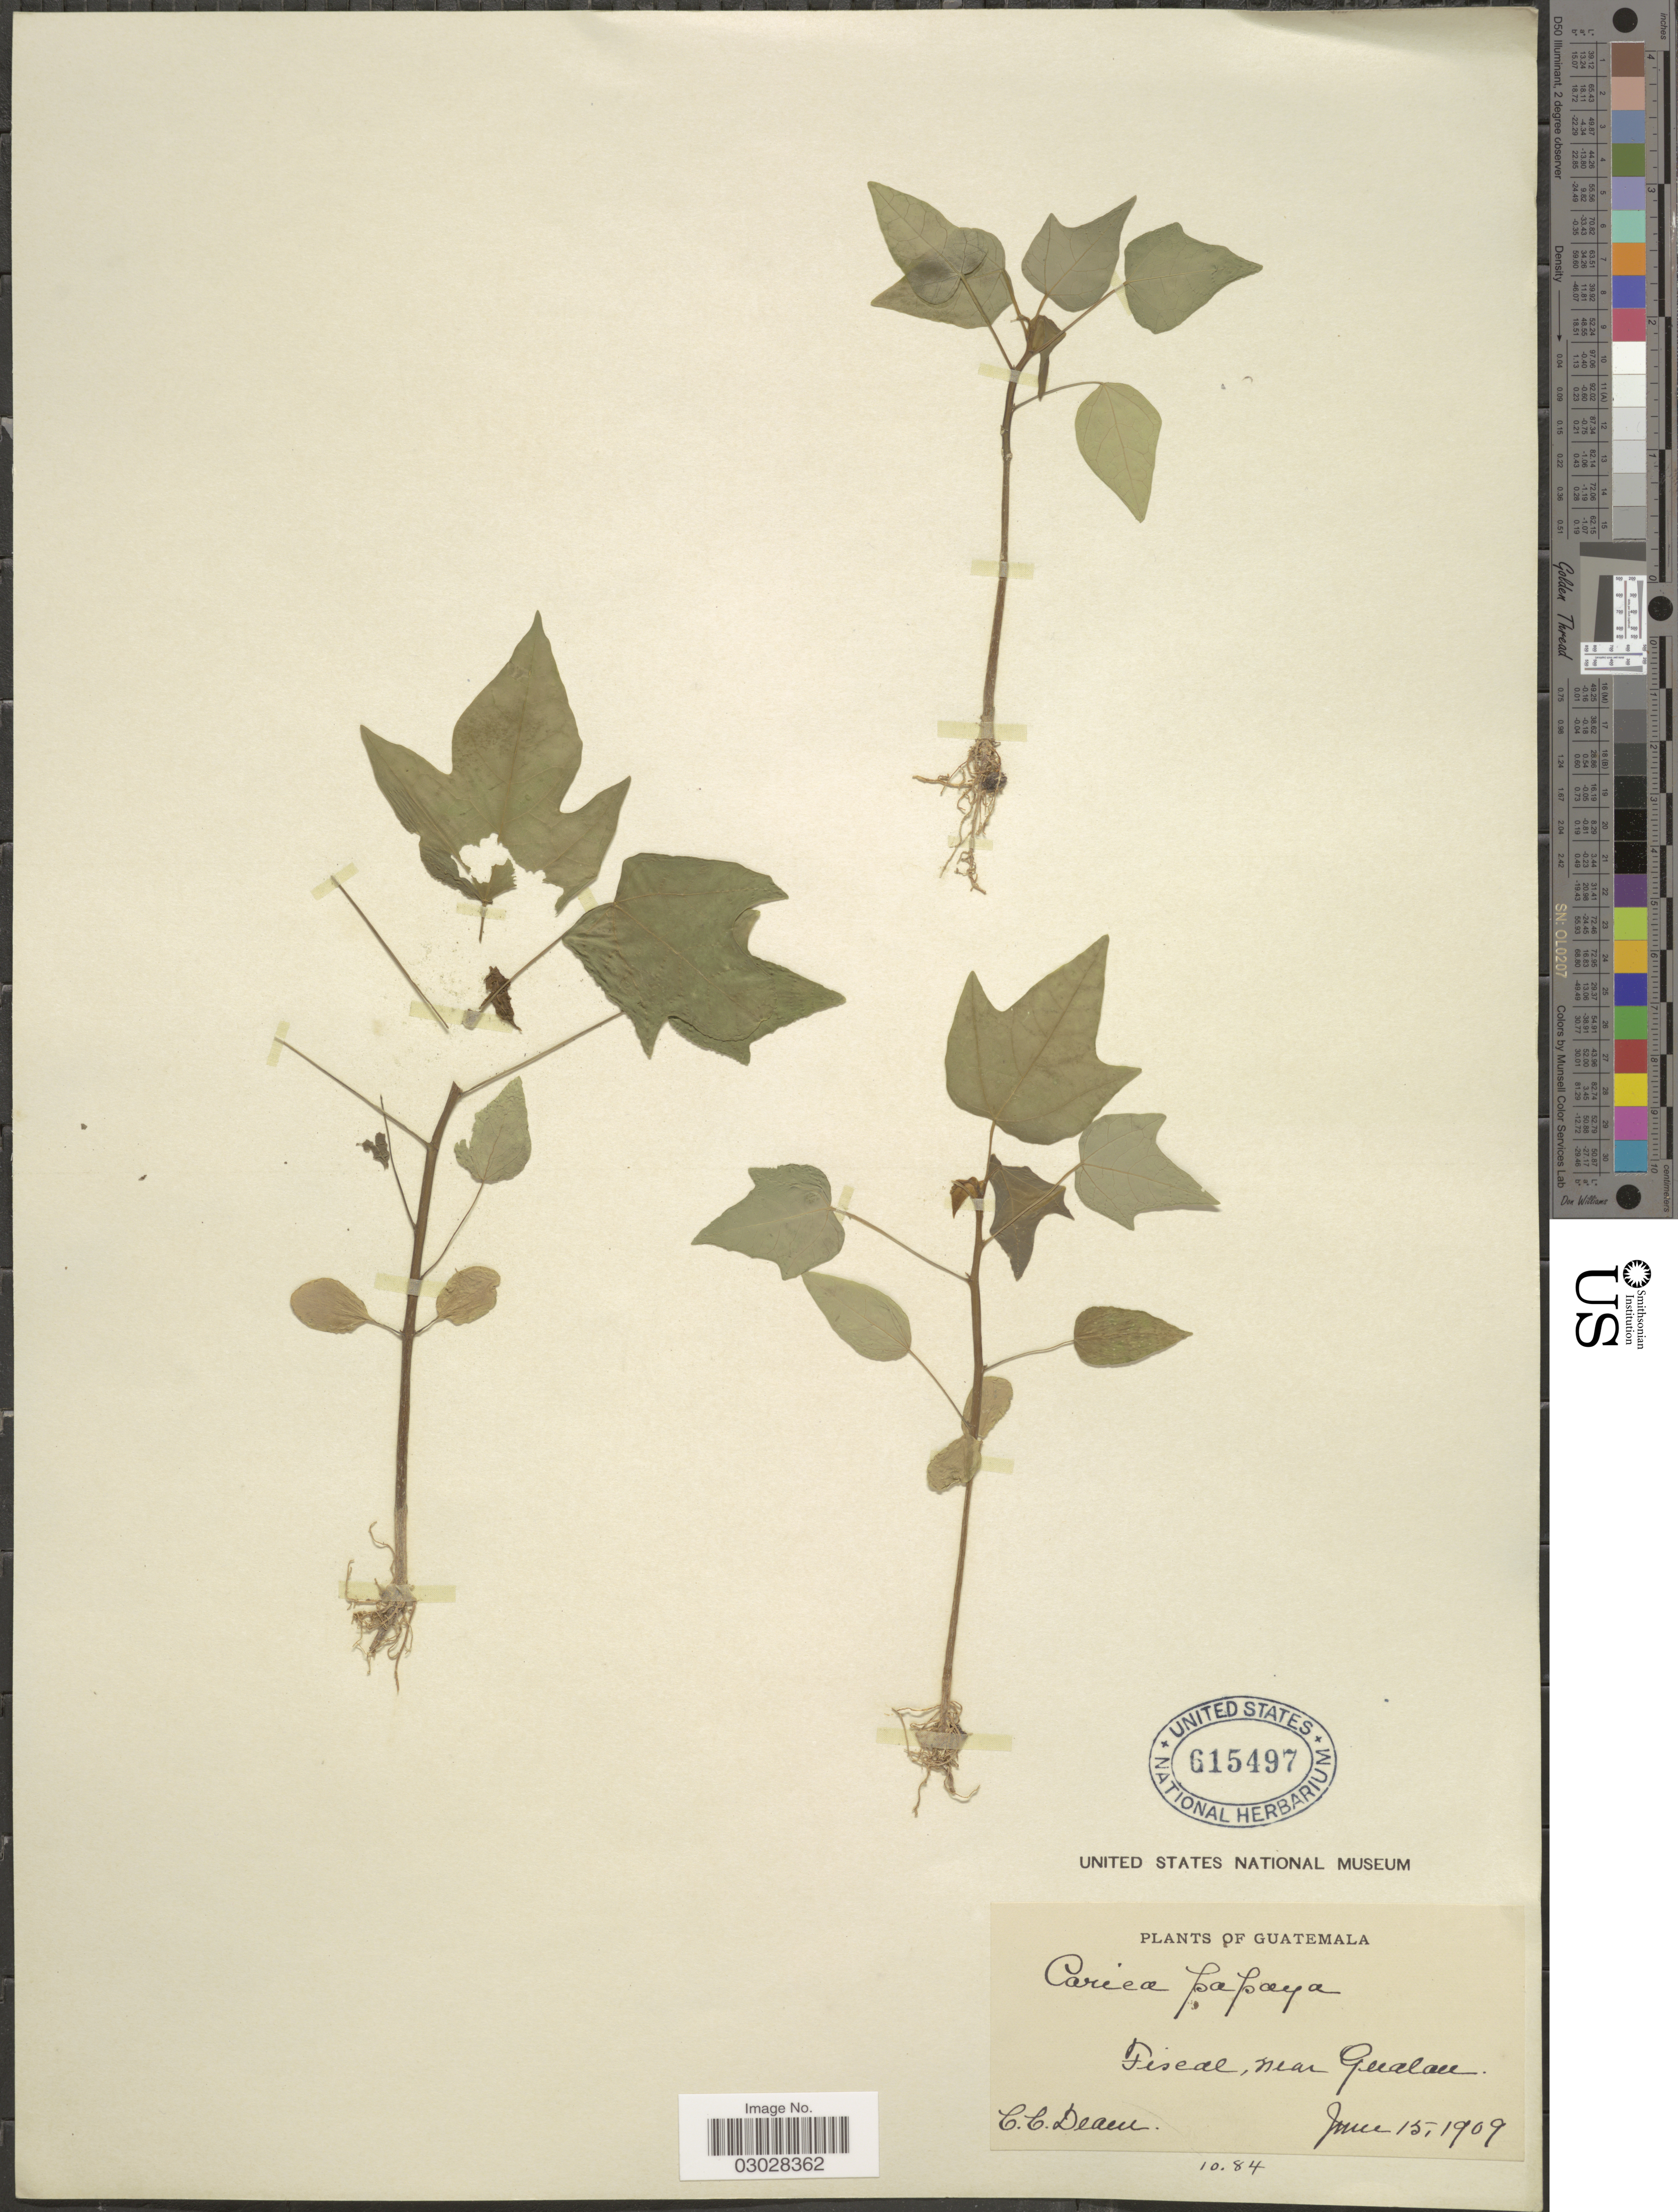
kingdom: Plantae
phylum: Tracheophyta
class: Magnoliopsida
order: Brassicales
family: Caricaceae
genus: Carica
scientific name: Carica papaya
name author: L.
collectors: C. Deam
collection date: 1909-06-15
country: Guatemala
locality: Fiscal, near Gualan.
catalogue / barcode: US 615497